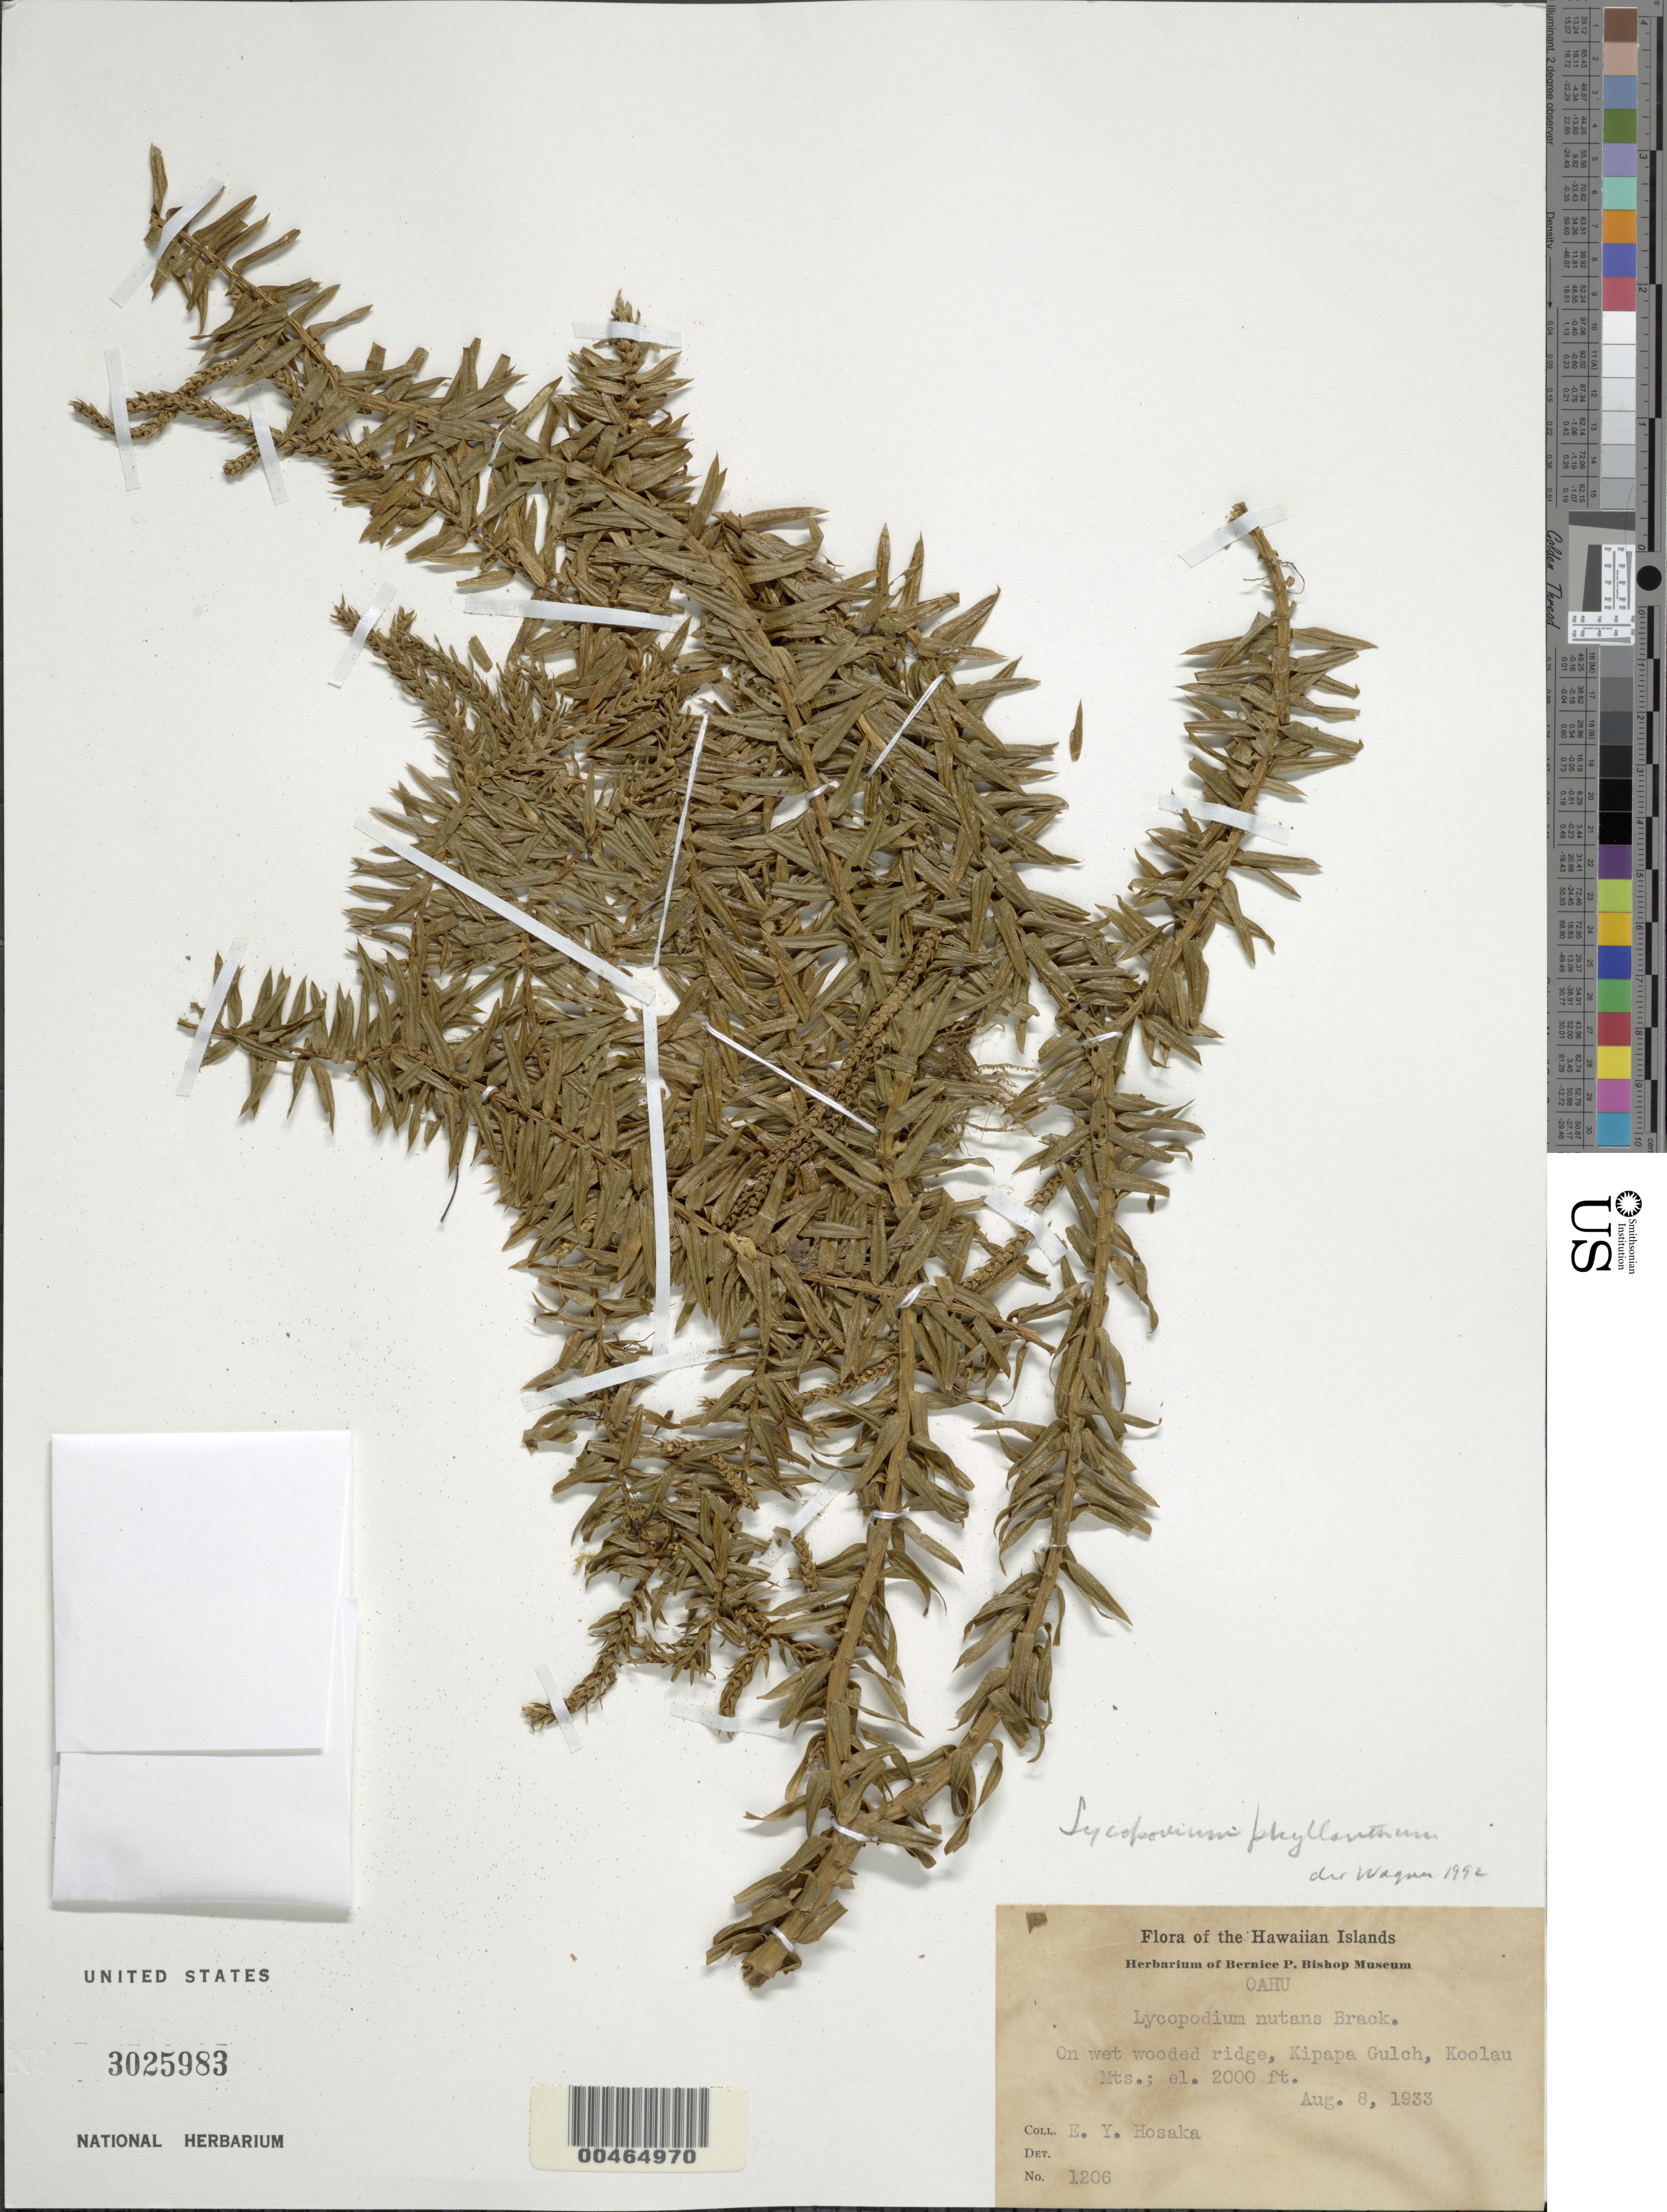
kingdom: Plantae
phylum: Tracheophyta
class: Lycopodiopsida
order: Lycopodiales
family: Lycopodiaceae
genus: Phlegmariurus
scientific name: Phlegmariurus phyllanthus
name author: (Hook. & Arn.) R.D. Dixit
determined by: Field, A. R.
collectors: E. Y. Hosaka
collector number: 1206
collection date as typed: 8 Aug 1933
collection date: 1933-08-08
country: United States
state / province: Hawaii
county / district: Honolulu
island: Oahu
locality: Kipapa Gulch, Koolau Mountains, Oahu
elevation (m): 610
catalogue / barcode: US 3025983